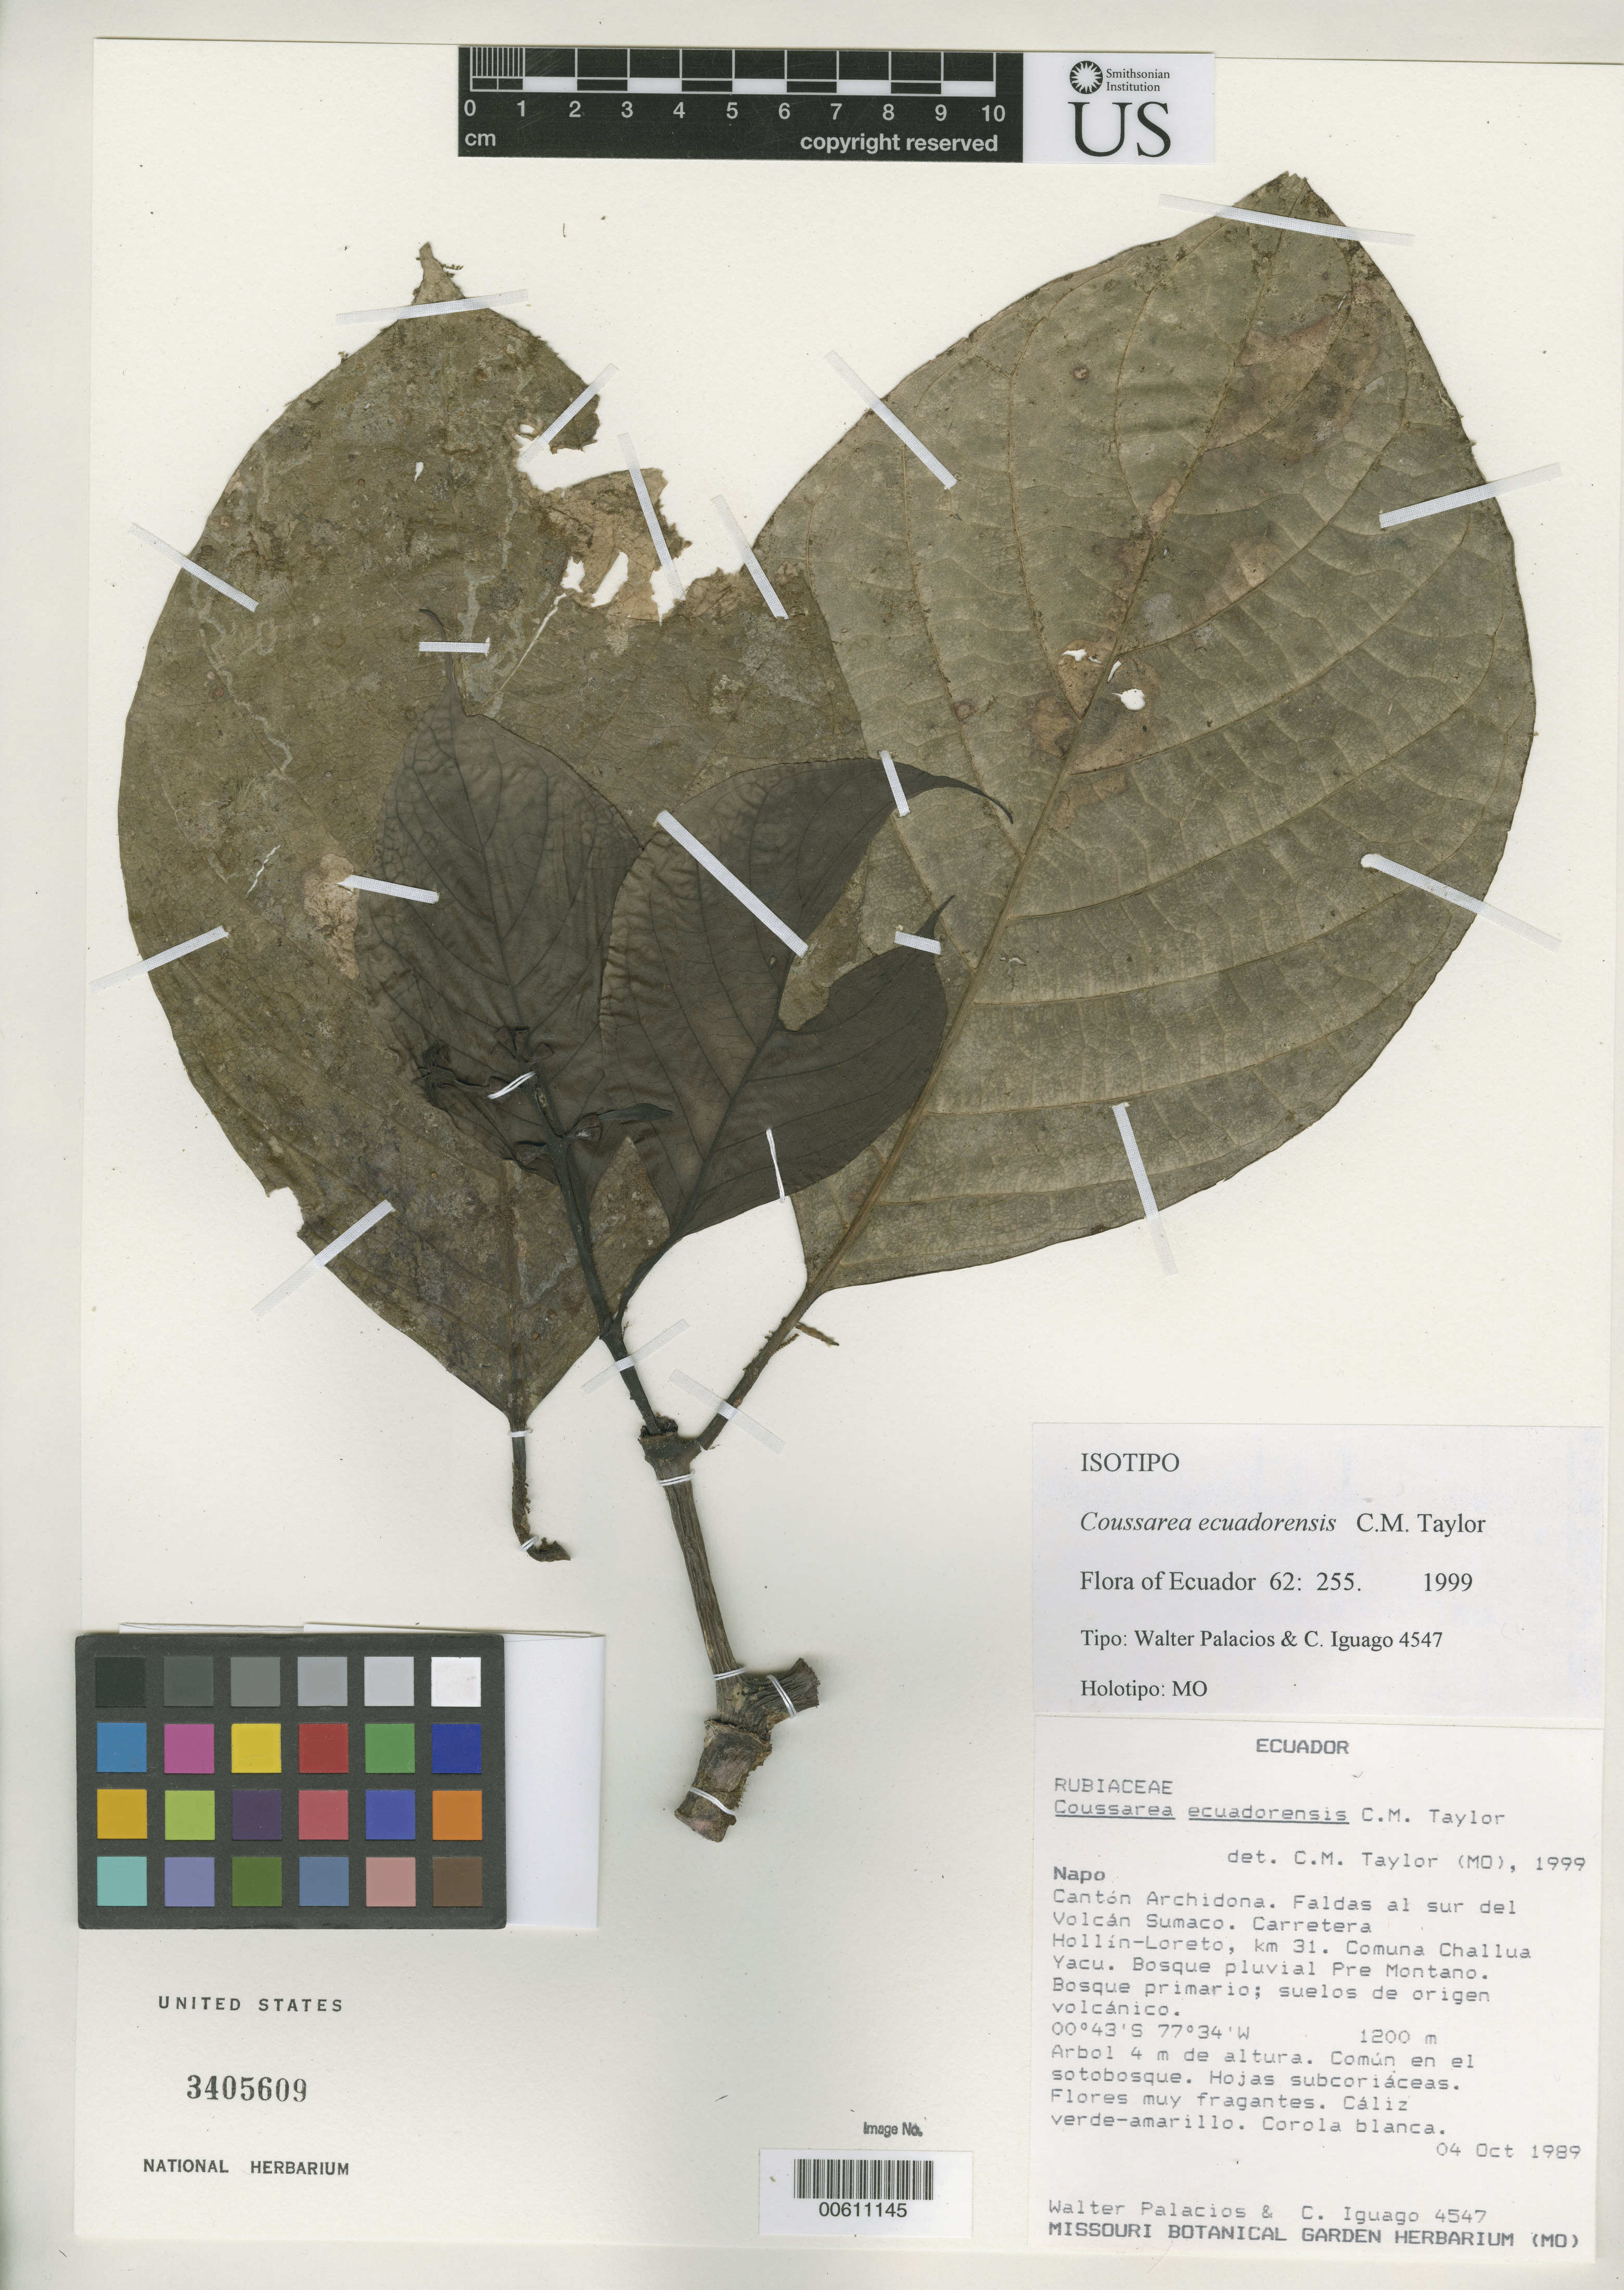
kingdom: Plantae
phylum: Tracheophyta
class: Magnoliopsida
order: Gentianales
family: Rubiaceae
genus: Coussarea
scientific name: Coussarea ecuadorensis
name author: C.M. Taylor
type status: Isotype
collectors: W. Palacios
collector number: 4547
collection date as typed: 04 Oct 1989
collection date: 1989-10-04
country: Ecuador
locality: Canton Archidona, Faldas al sur del Volcan SuMaco. Carretera Hollin-Loreto.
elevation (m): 1200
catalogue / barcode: US 3405609